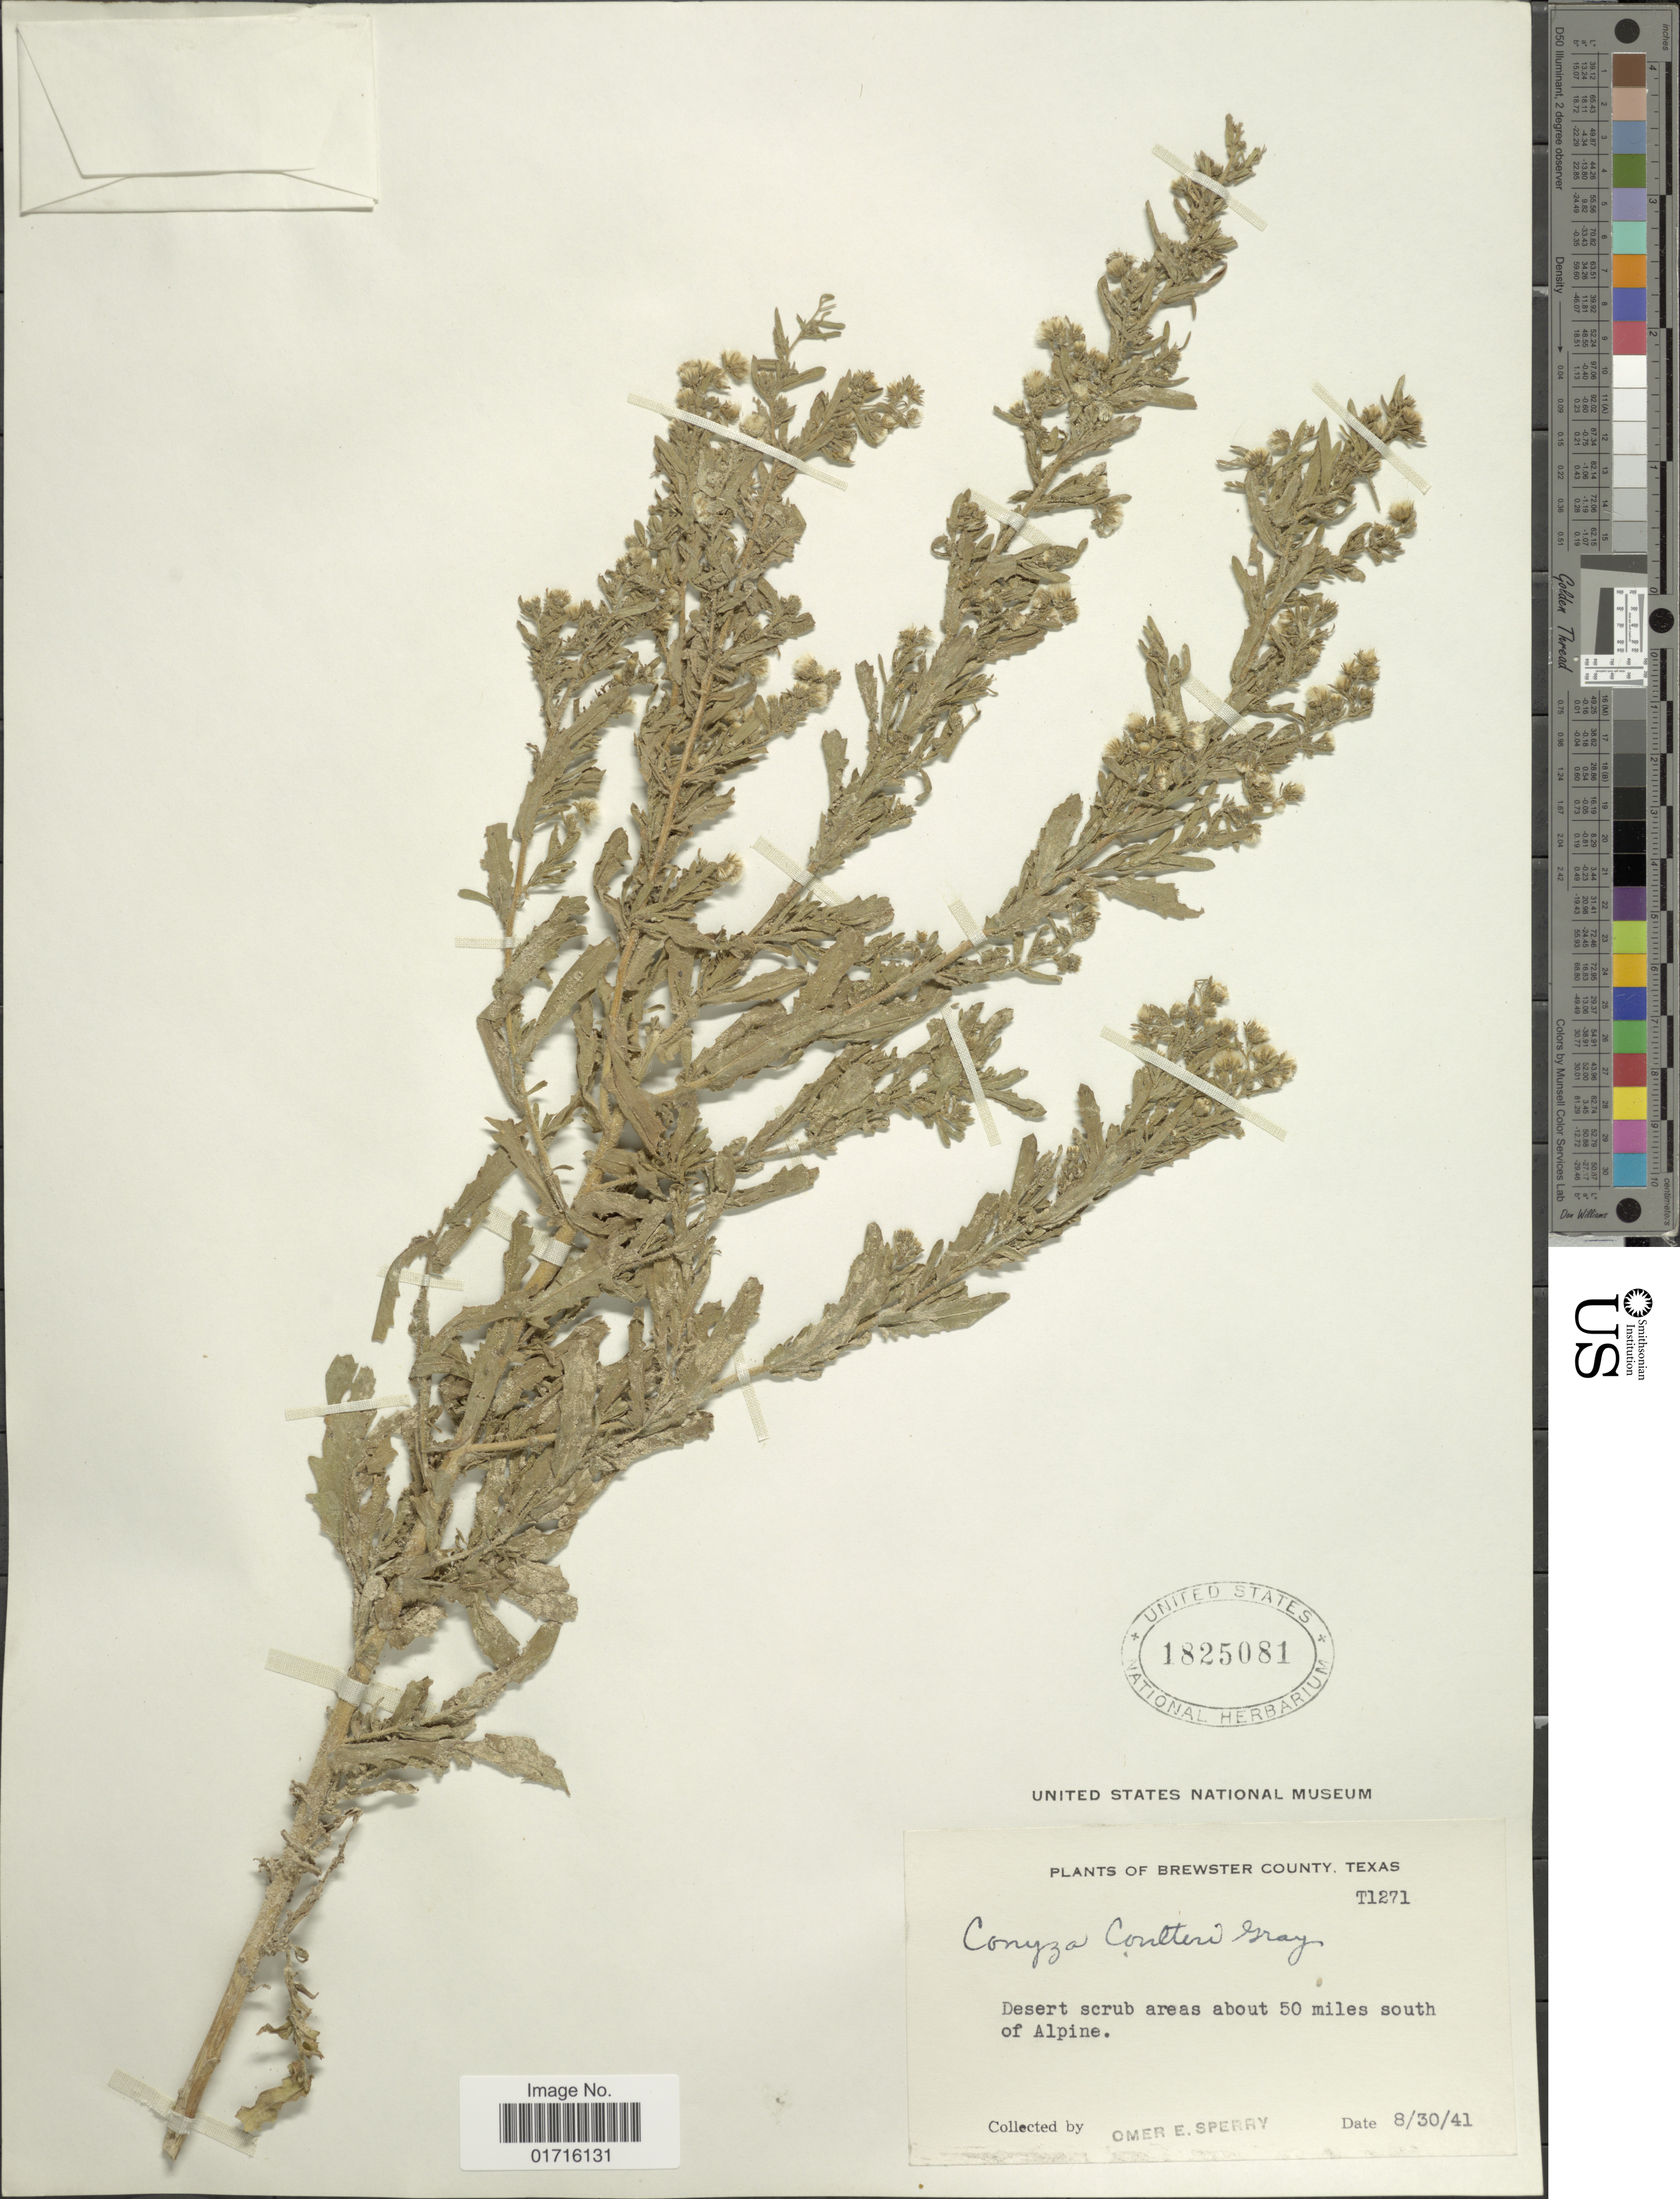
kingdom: Plantae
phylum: Tracheophyta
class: Magnoliopsida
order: Asterales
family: Asteraceae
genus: Conyza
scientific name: Conyza coulteri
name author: A. Gray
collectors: O. E. Sperry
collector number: T1271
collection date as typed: Transcribed d/m/y: 30/8/41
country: United States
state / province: Texas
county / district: Brewster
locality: Desert scrub areas about 50 miles south of Alpine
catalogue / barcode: US 1825081